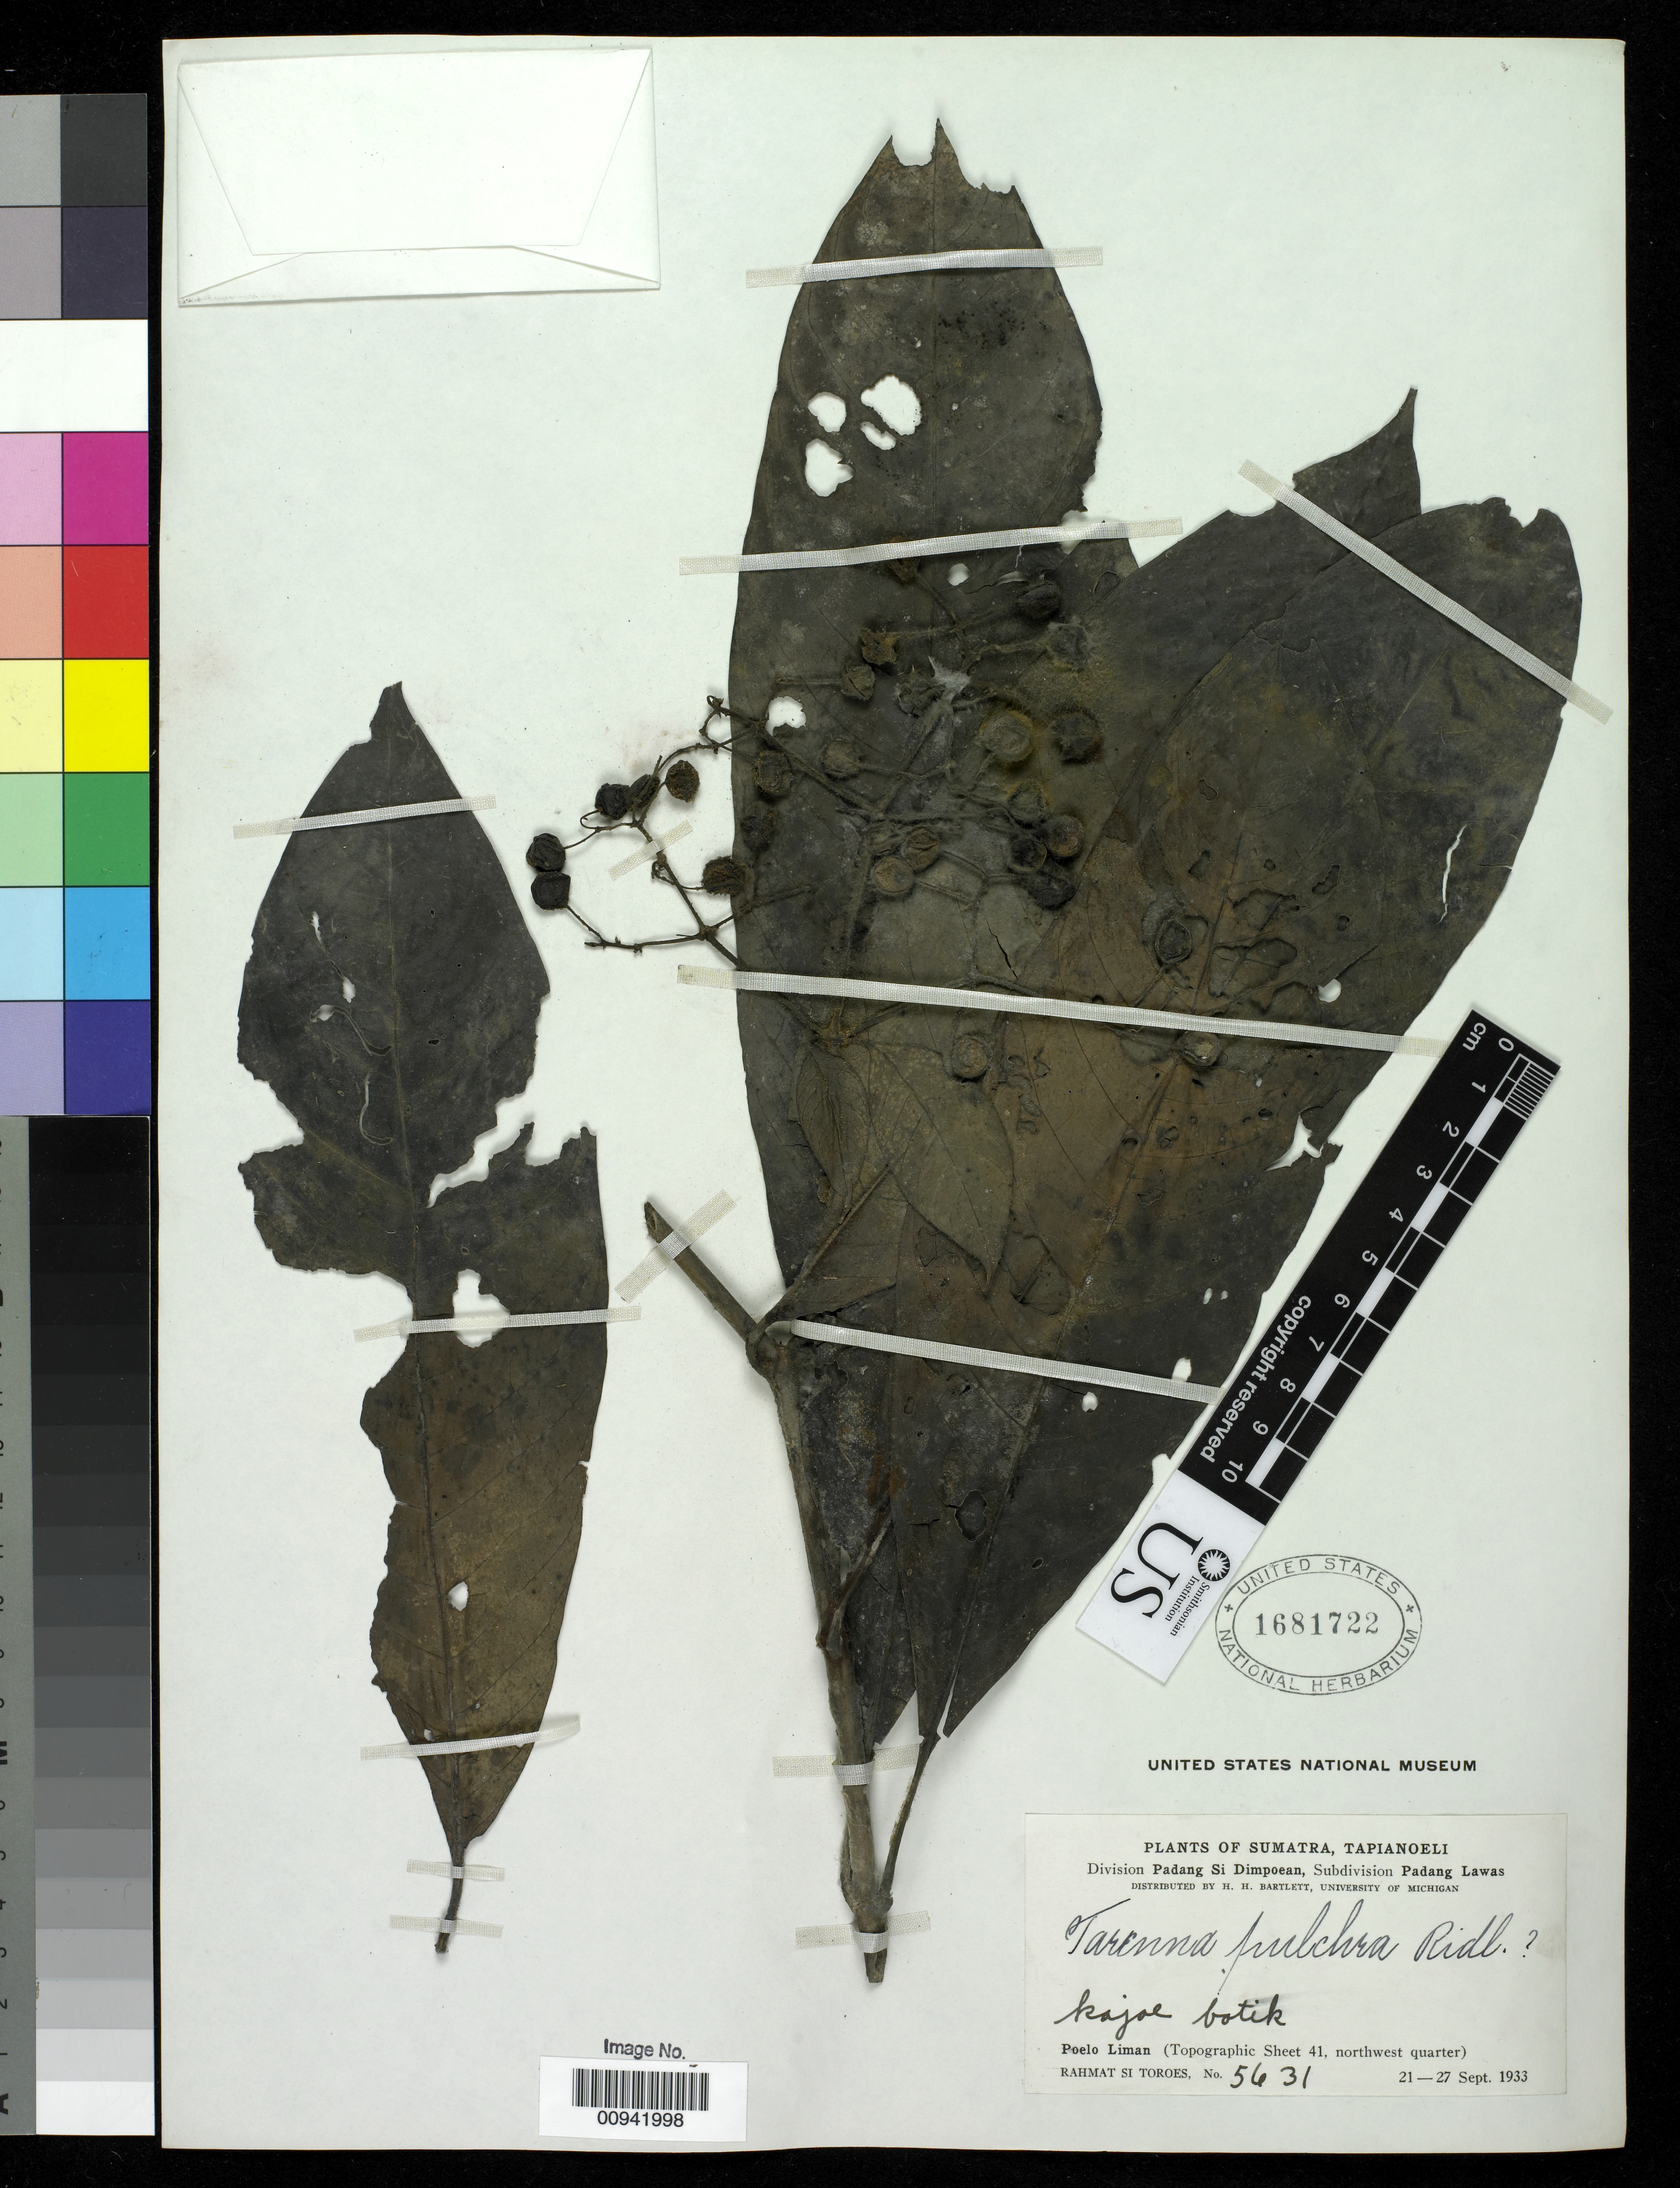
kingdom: Plantae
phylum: Tracheophyta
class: Magnoliopsida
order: Gentianales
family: Rubiaceae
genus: Tarenna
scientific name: Tarenna pulchra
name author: Ridl.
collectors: Rahmat Si Boeea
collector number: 5631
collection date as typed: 21 Sep 1933 to 27 Sep 1933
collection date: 1933-09-21/1933-09-27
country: Indonesia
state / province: Sumatra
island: Sumatra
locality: Poelo Liman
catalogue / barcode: US 1681722